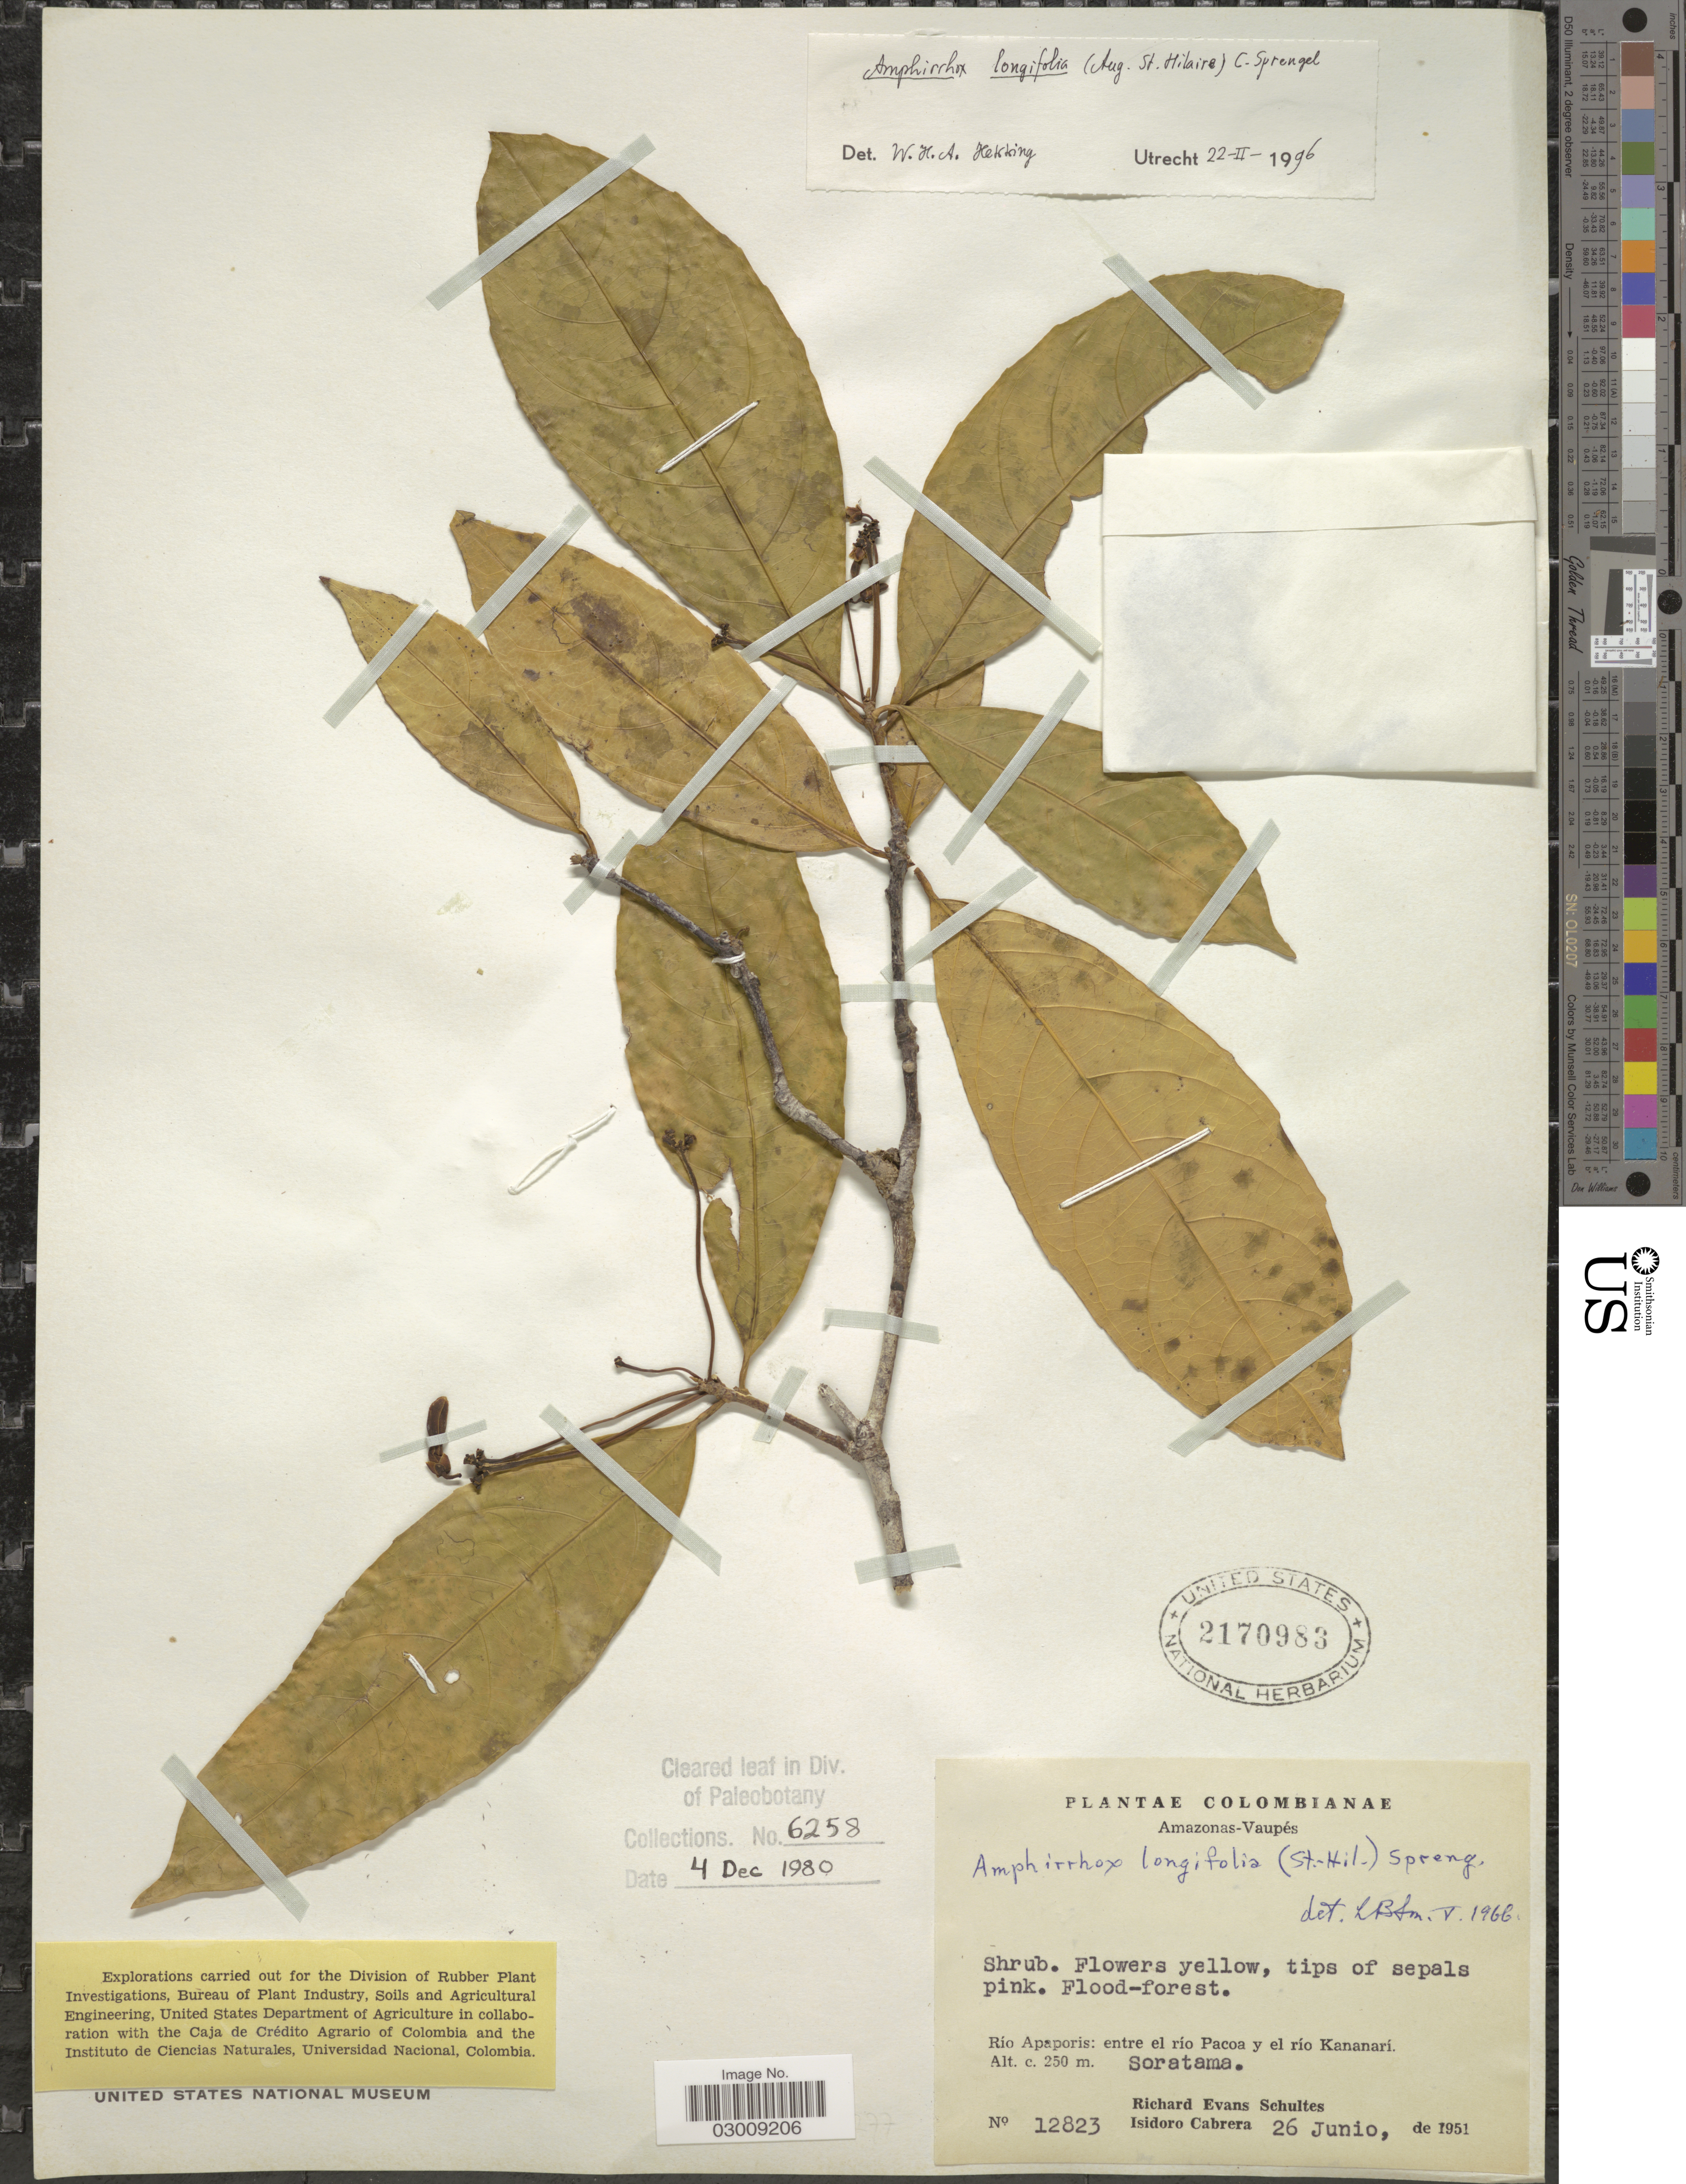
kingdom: Plantae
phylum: Tracheophyta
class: Magnoliopsida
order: Malpighiales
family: Violaceae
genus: Amphirrhox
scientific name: Amphirrhox longifolia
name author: (A. St.-Hil.) Spreng.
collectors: R. E. Schultes & I. Cabrera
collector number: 12823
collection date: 1951-06-26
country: Colombia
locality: Amazonas-Vaupés. Río Apaporis: entre el río Pacoa y el río Kananarí. Soratama.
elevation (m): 250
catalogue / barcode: US 2170983